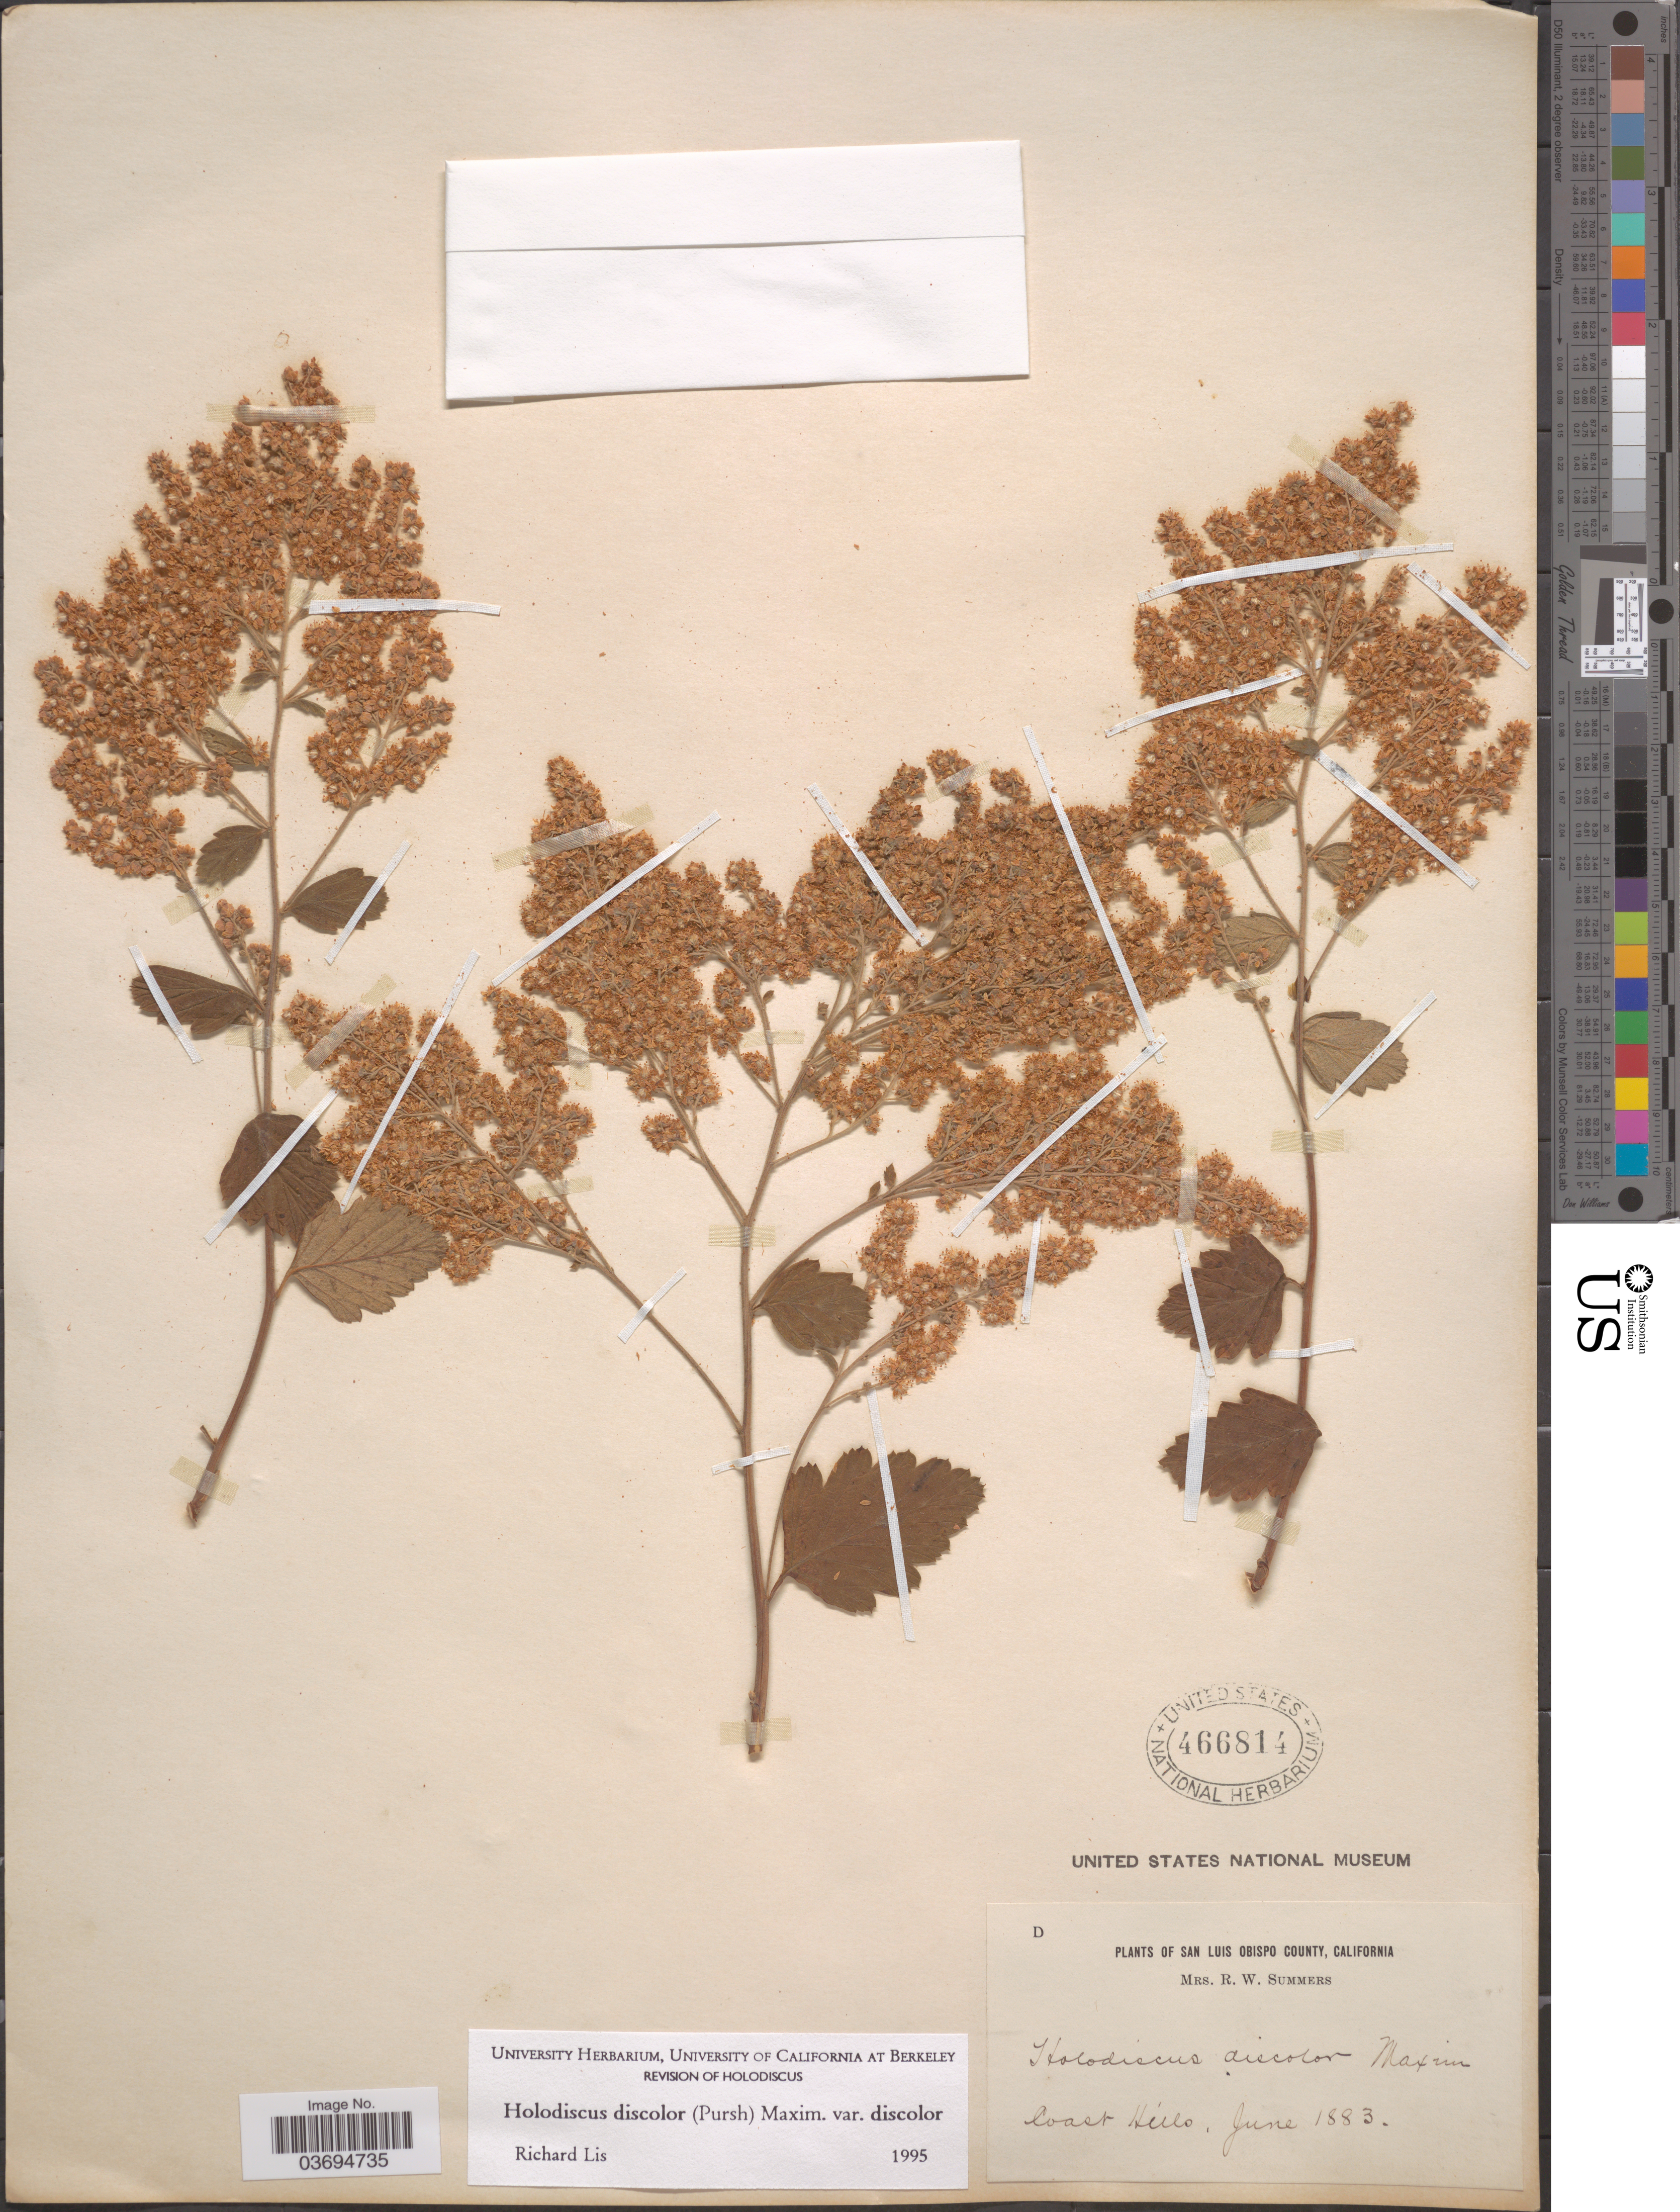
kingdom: Plantae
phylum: Tracheophyta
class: Magnoliopsida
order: Rosales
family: Rosaceae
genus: Holodiscus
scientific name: Holodiscus discolor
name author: (Pursh) Maxim.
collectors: R. Summers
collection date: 1883-06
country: United States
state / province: California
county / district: San Luis Obispo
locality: San Luis Obispo County. Coast Hills.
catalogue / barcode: US 466814